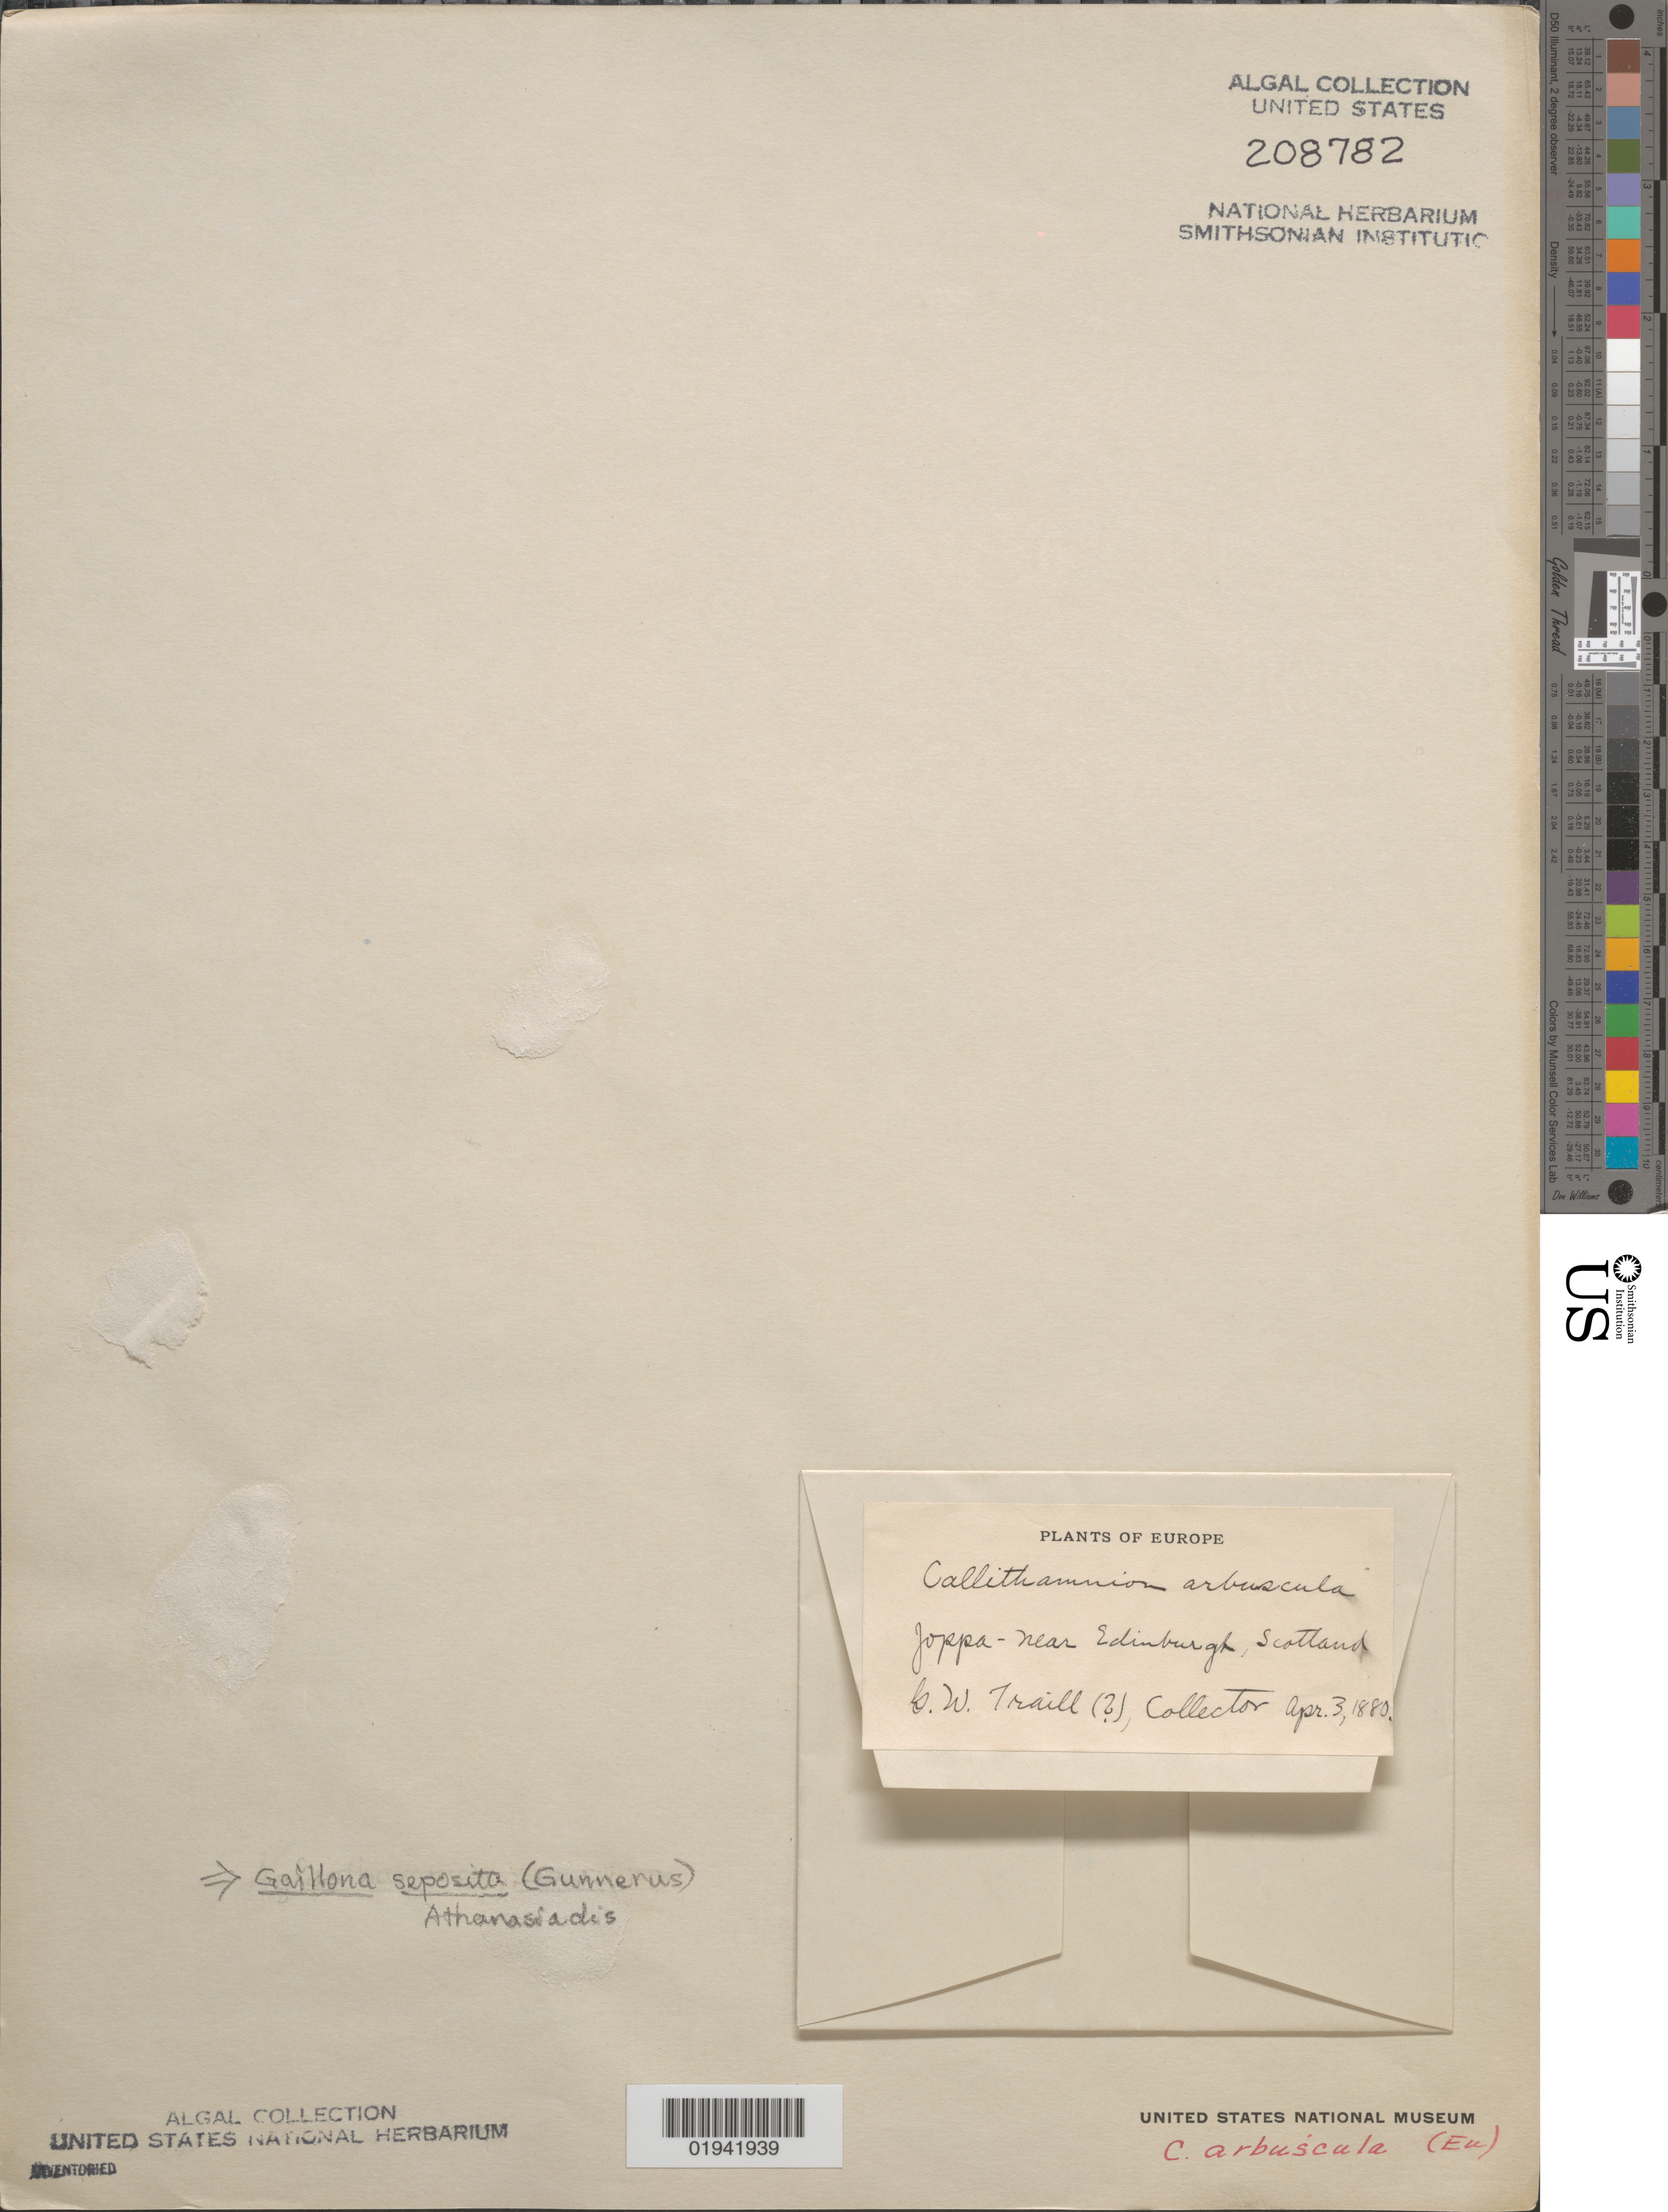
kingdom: Plantae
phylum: Rhodophyta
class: Florideophyceae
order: Ceramiales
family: Callithamniaceae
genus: Gaillona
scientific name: Gaillona seposita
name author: (Gunnerus) A. Athanasiadis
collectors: G. Traill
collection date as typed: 03 Apr 1880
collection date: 1880-04-03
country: United Kingdom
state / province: Scotland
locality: Joppa near Edinburgh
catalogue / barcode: US 208782